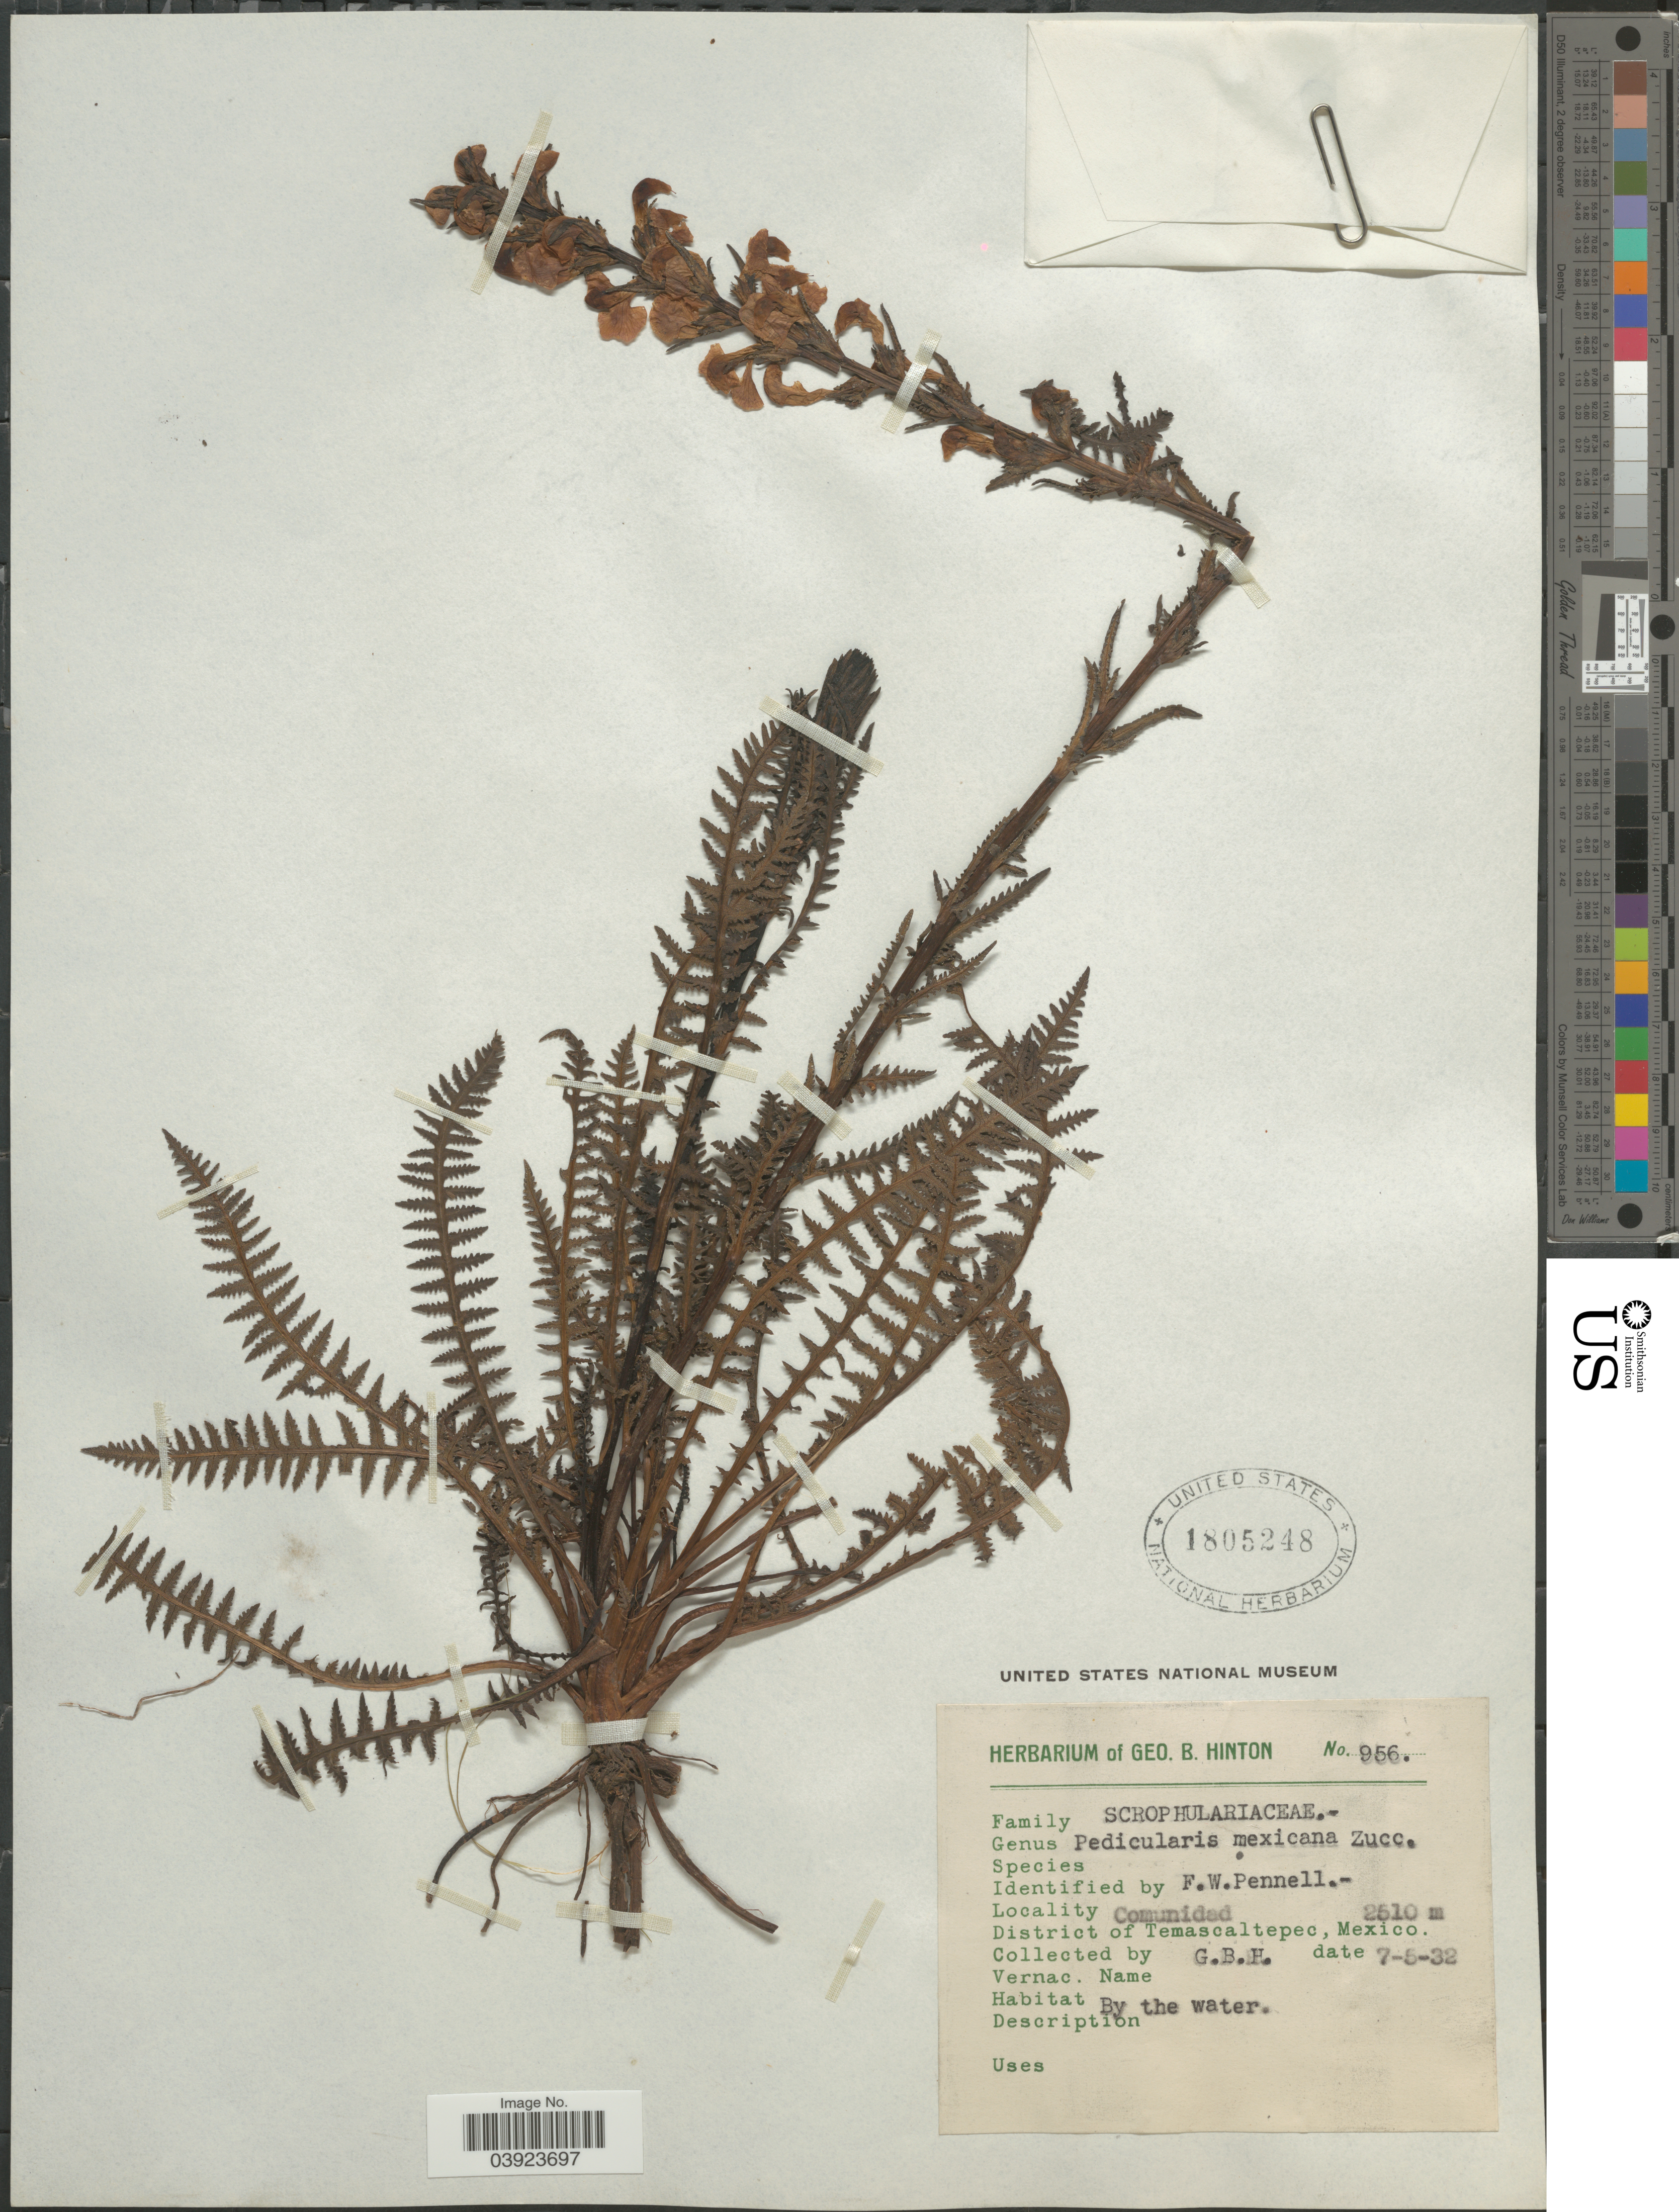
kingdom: Plantae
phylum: Tracheophyta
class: Magnoliopsida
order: Lamiales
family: Orobanchaceae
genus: Pedicularis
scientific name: Pedicularis mexicana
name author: Zucc. ex Bunge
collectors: G. B. Hinton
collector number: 956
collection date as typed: Transcribed d/m/y: 7/5/32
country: Mexico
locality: Comunidad. District of Temascaltepec.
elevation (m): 2510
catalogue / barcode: US 1805248